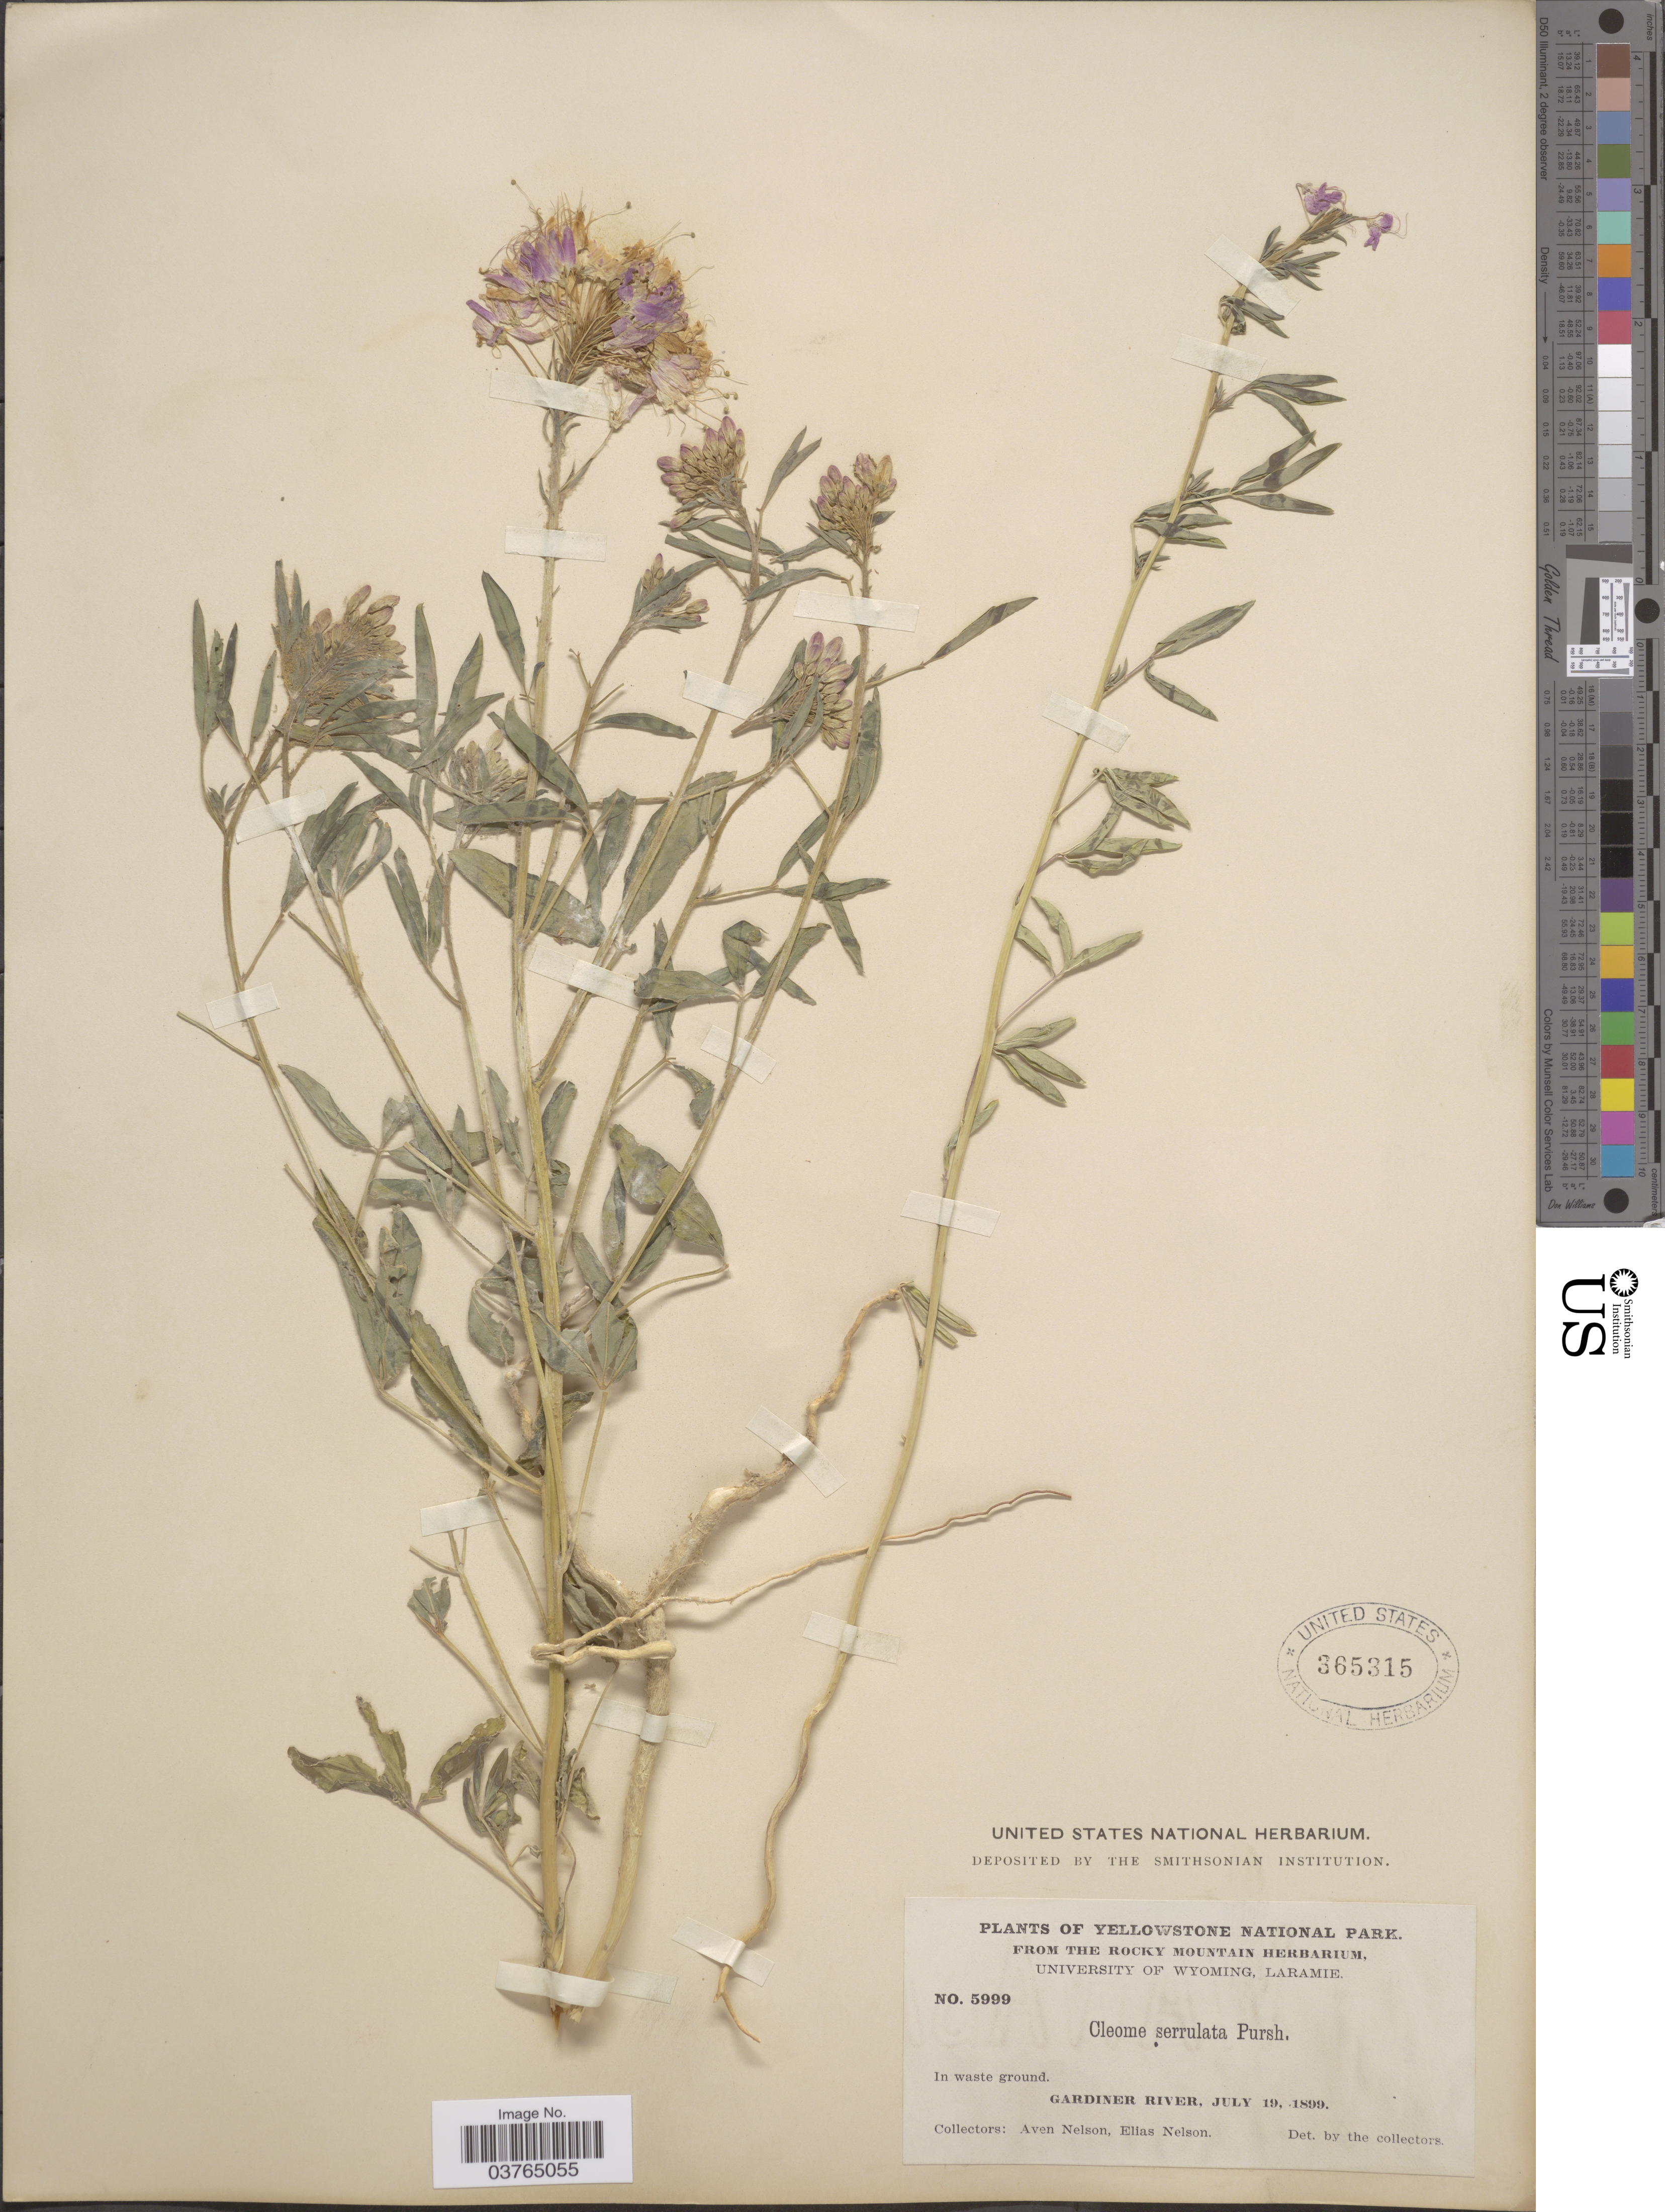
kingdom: Plantae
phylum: Tracheophyta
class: Magnoliopsida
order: Brassicales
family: Cleomaceae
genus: Cleomella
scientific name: Cleomella serrulata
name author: (Pursh) Roalson & J.C. Hall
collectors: A. Nelson & E. Nelson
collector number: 5999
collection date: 1899-07-19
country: United States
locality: Yellowstone National Park. Gardiner River.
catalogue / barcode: US 365315